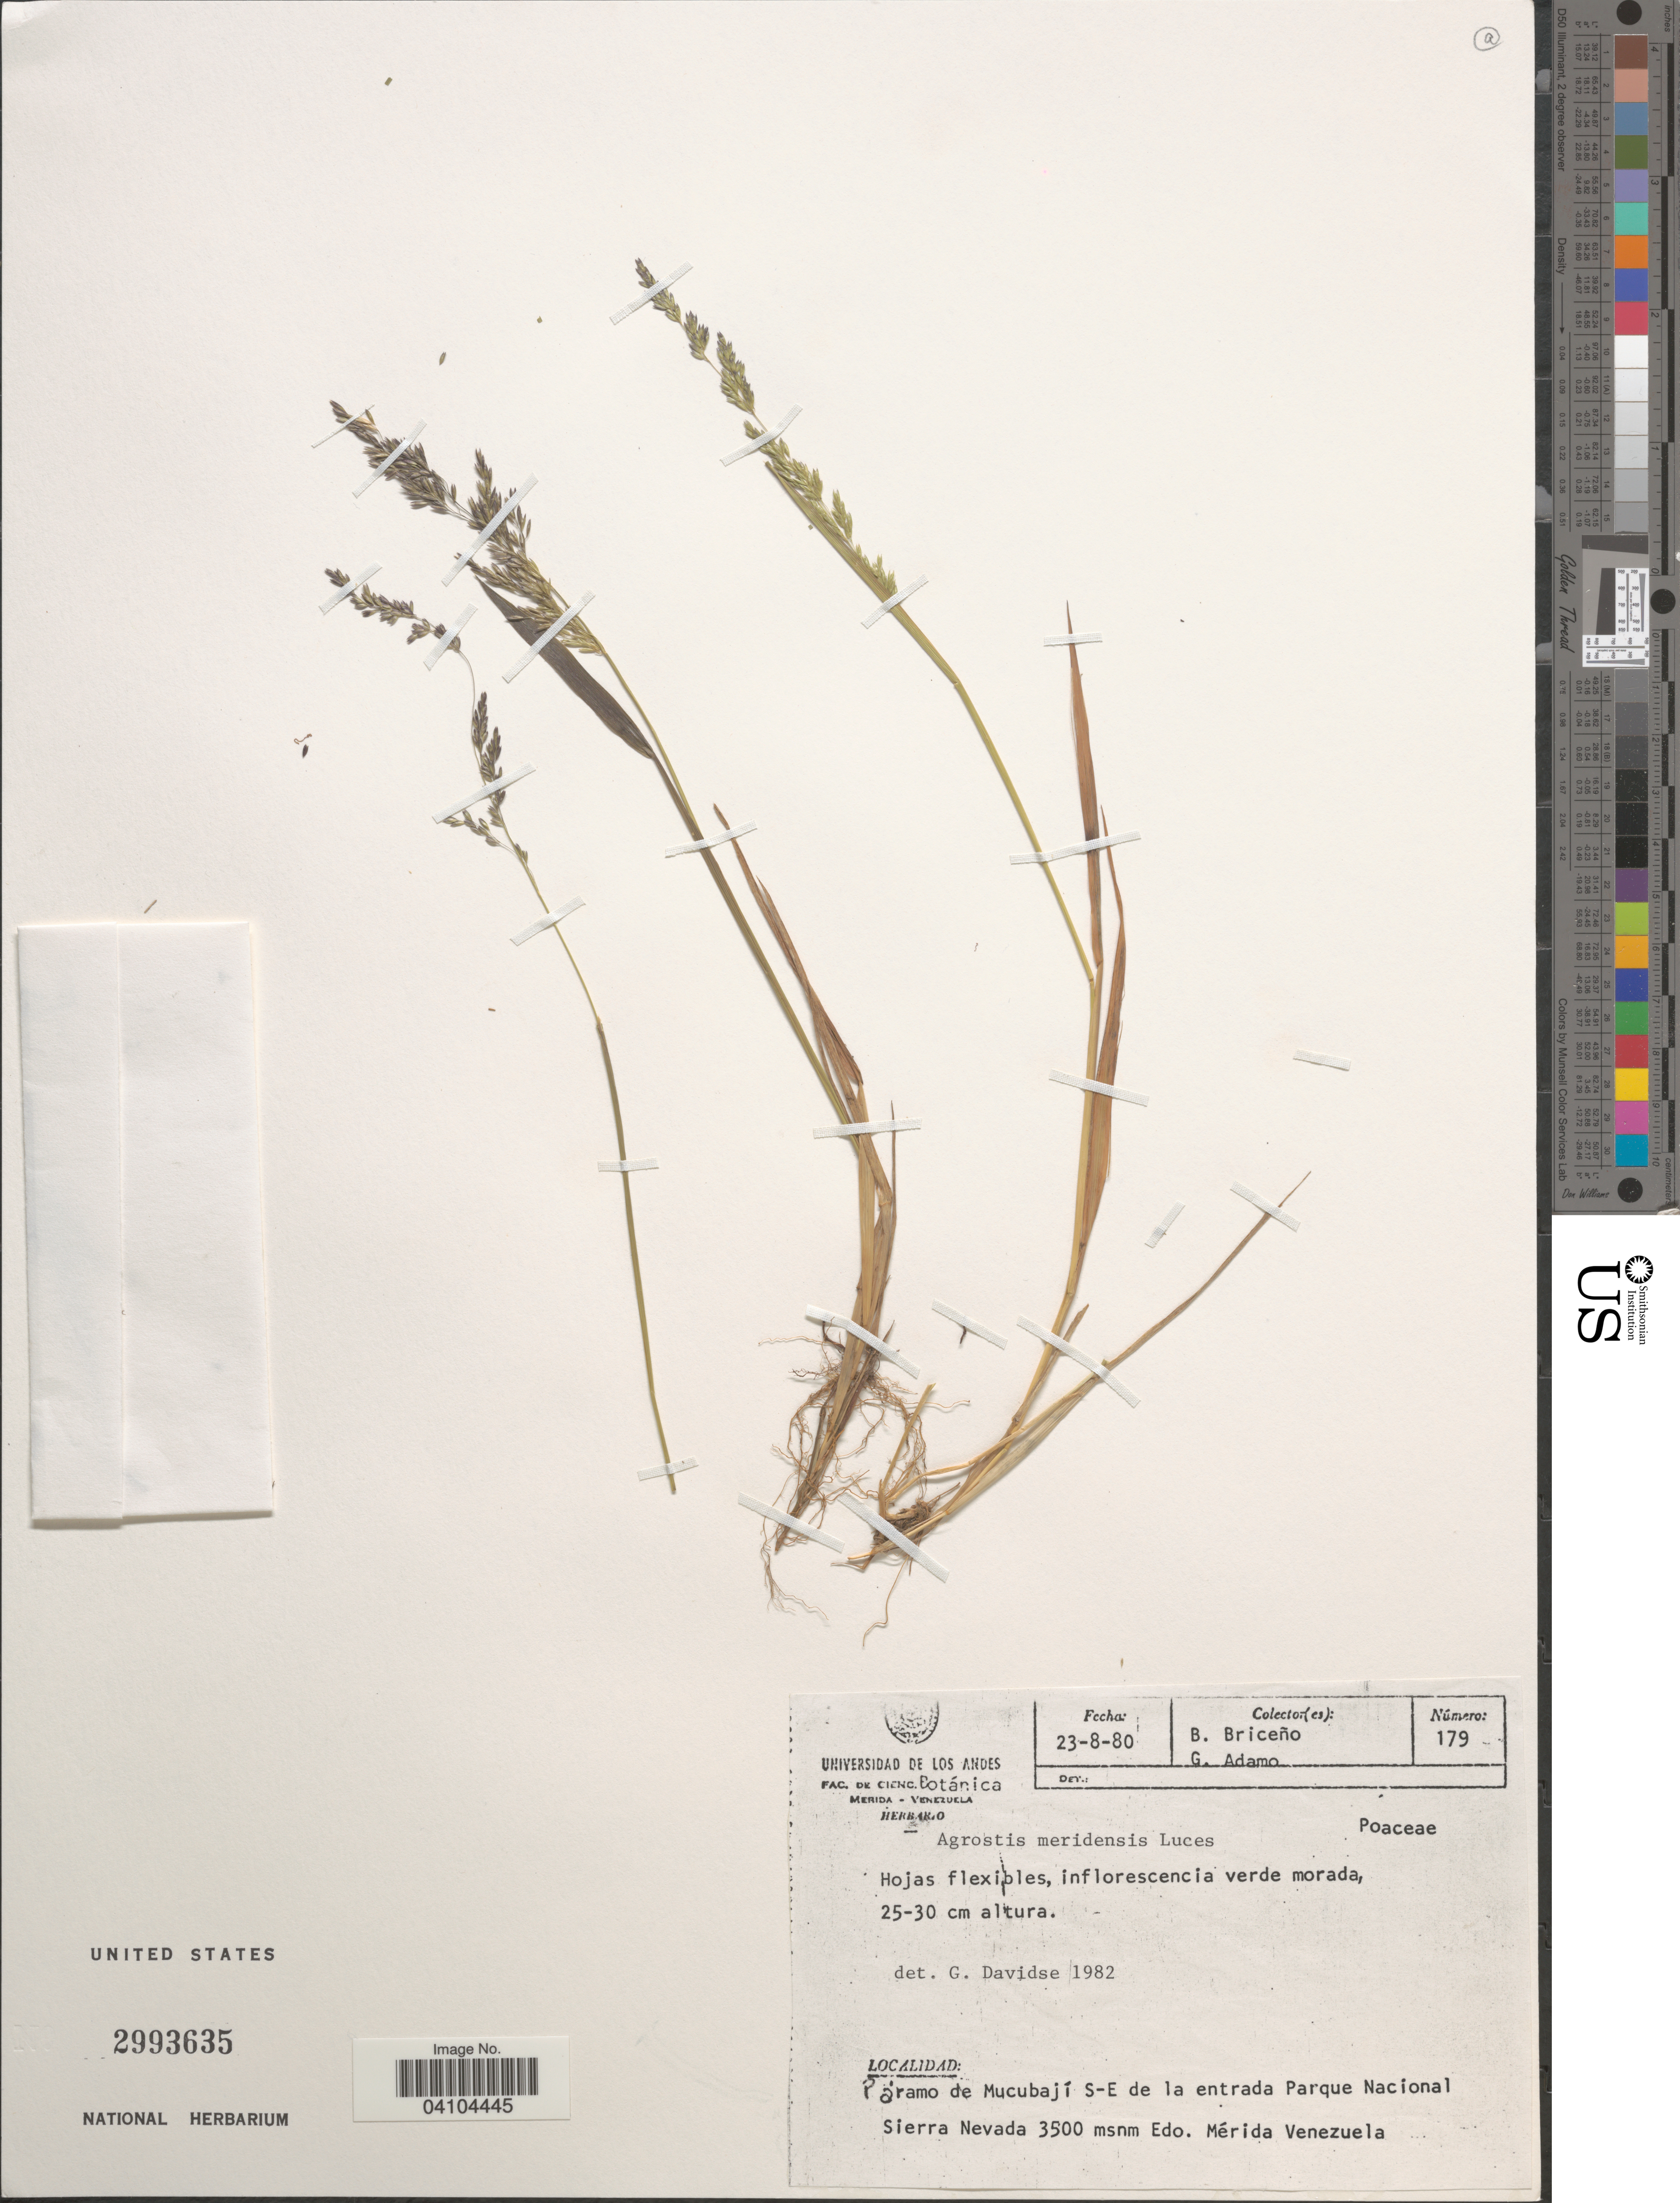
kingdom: Plantae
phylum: Tracheophyta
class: Liliopsida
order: Poales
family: Poaceae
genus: Agrostis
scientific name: Agrostis meridensis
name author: Luces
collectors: B. Briceño & G. Adamo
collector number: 179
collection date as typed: Transcribed d/m/y: 23/8/80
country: Venezuela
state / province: Merida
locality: Páramo de Mucubají S-E de la entrada Parque Nacional Sierra Nevada.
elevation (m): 3500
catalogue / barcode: US 2993635